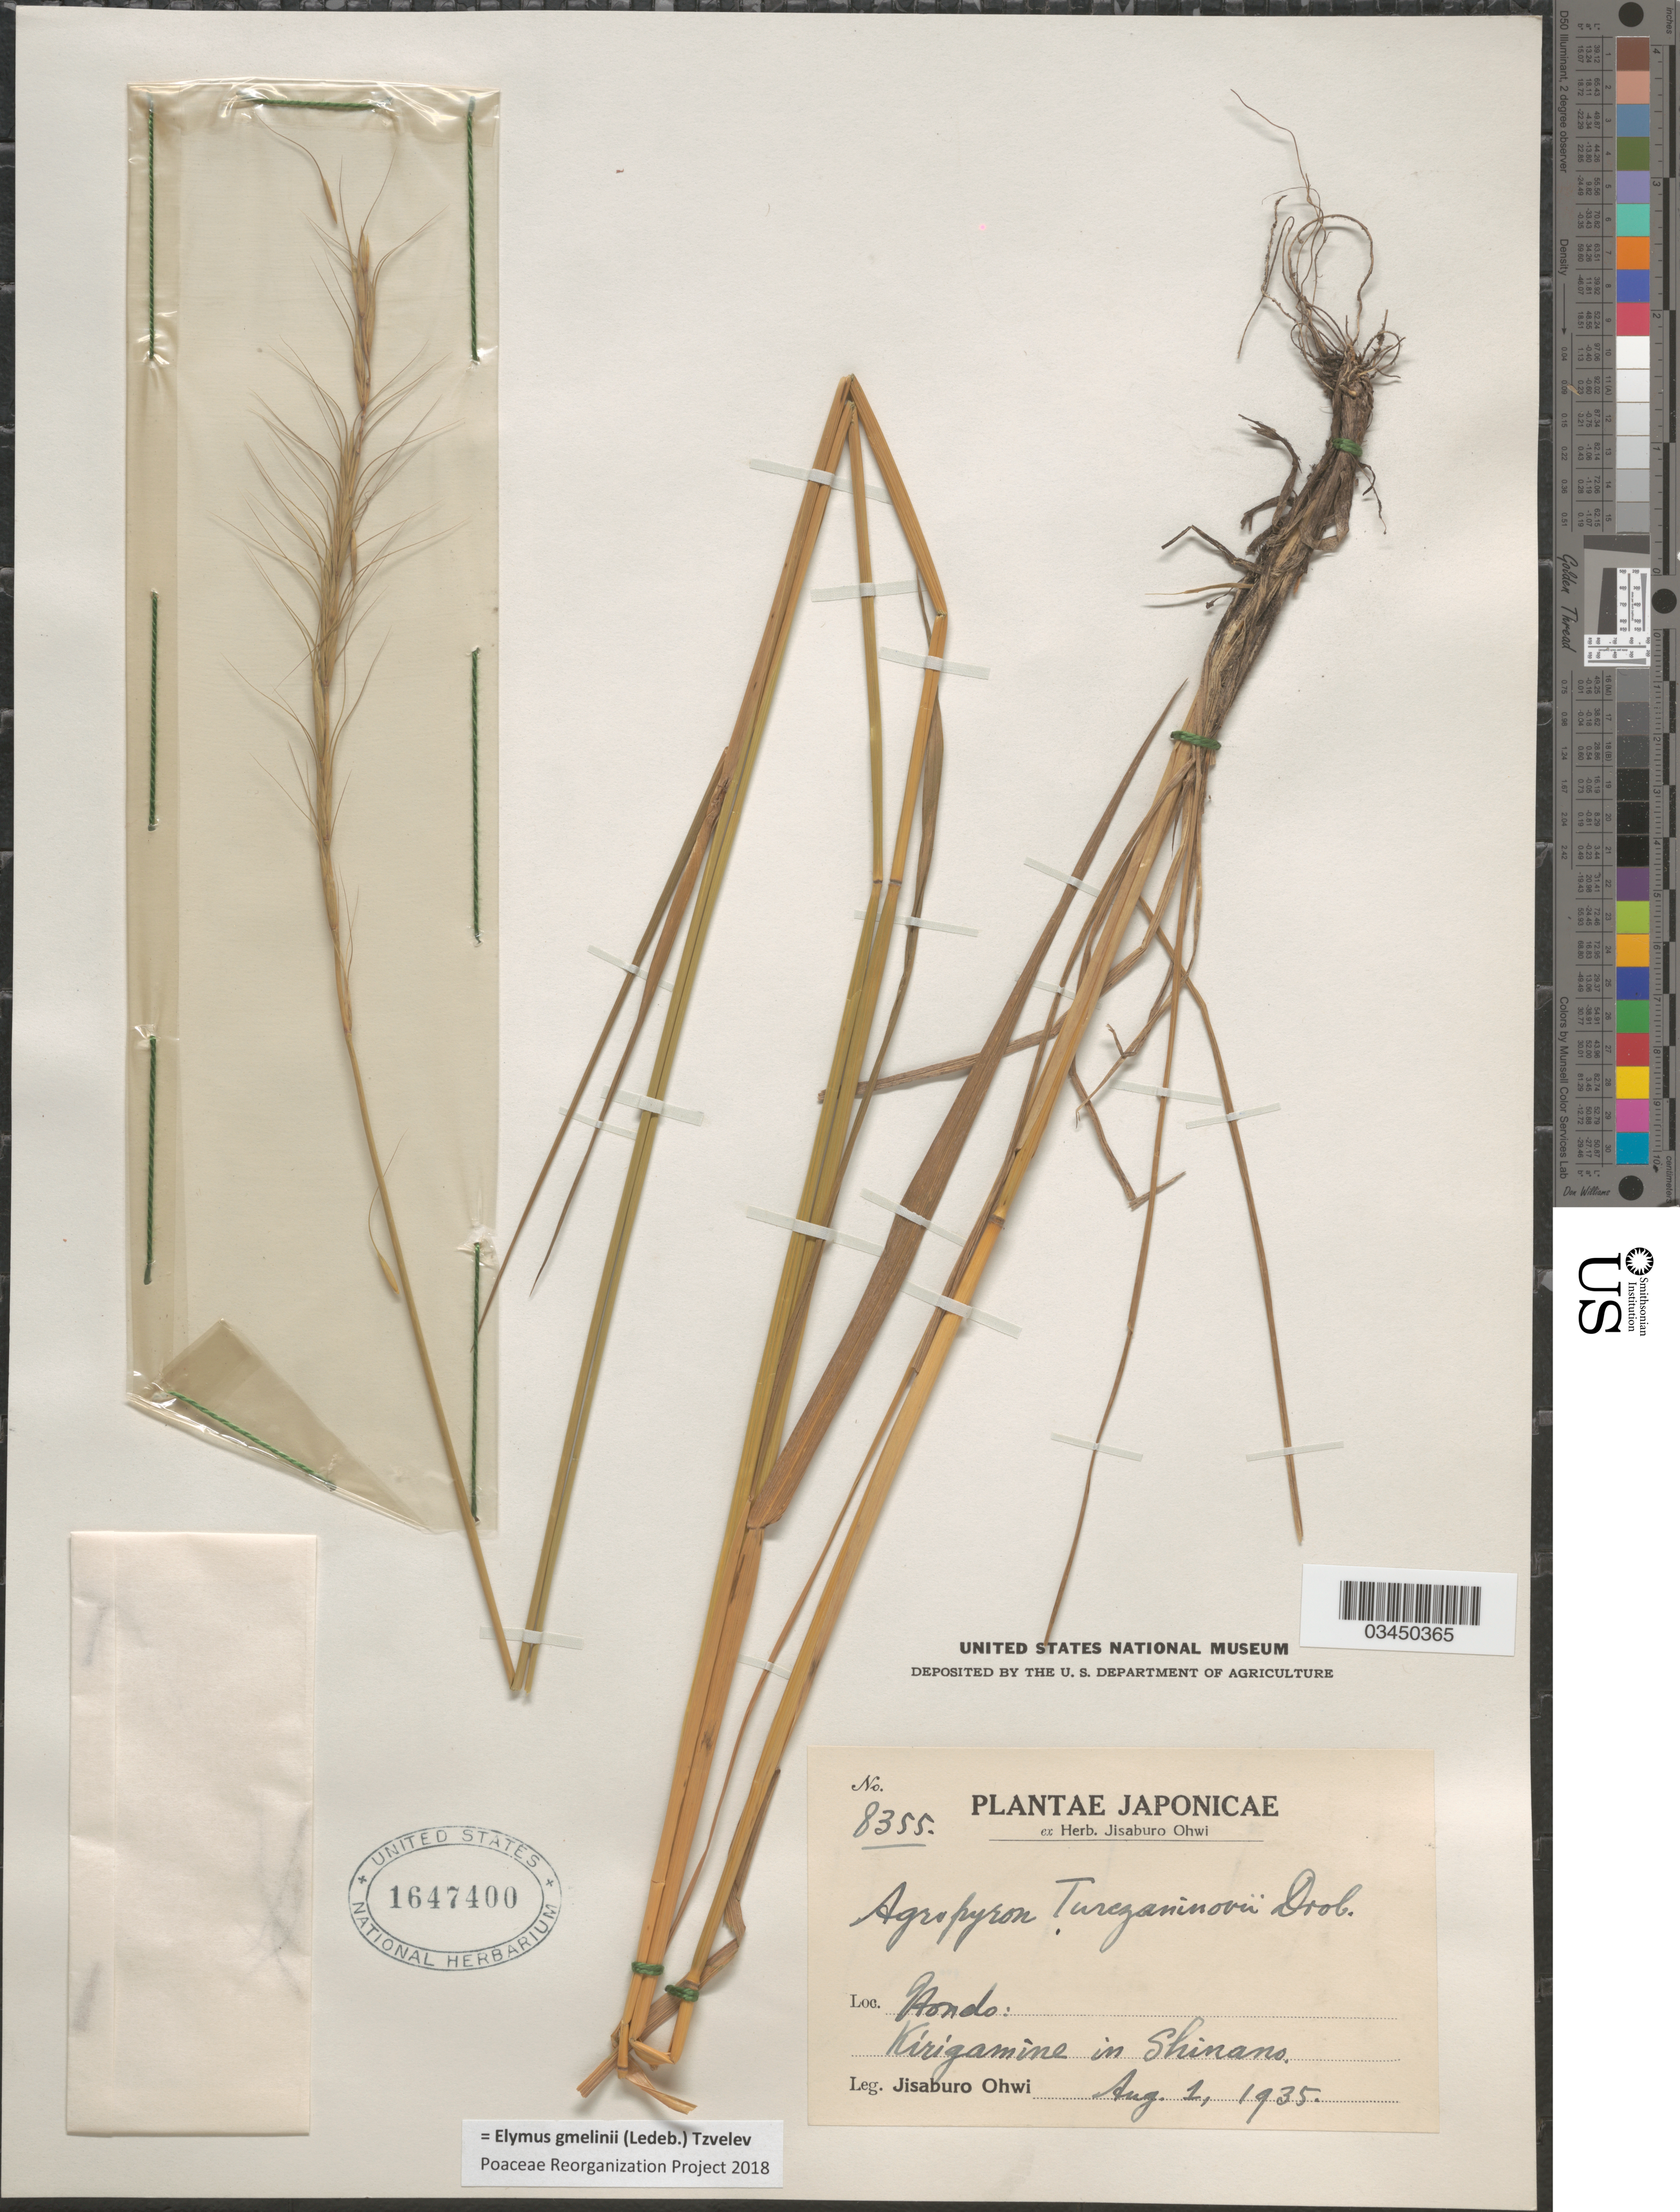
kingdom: Plantae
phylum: Tracheophyta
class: Liliopsida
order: Poales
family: Poaceae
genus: Elymus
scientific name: Elymus gmelinii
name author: (Ledeb.) Tzvelev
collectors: J. Ohwi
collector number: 8355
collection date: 1935-08-01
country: Japan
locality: Hondo: Kirigamine in Shinano.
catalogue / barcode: US 1647400